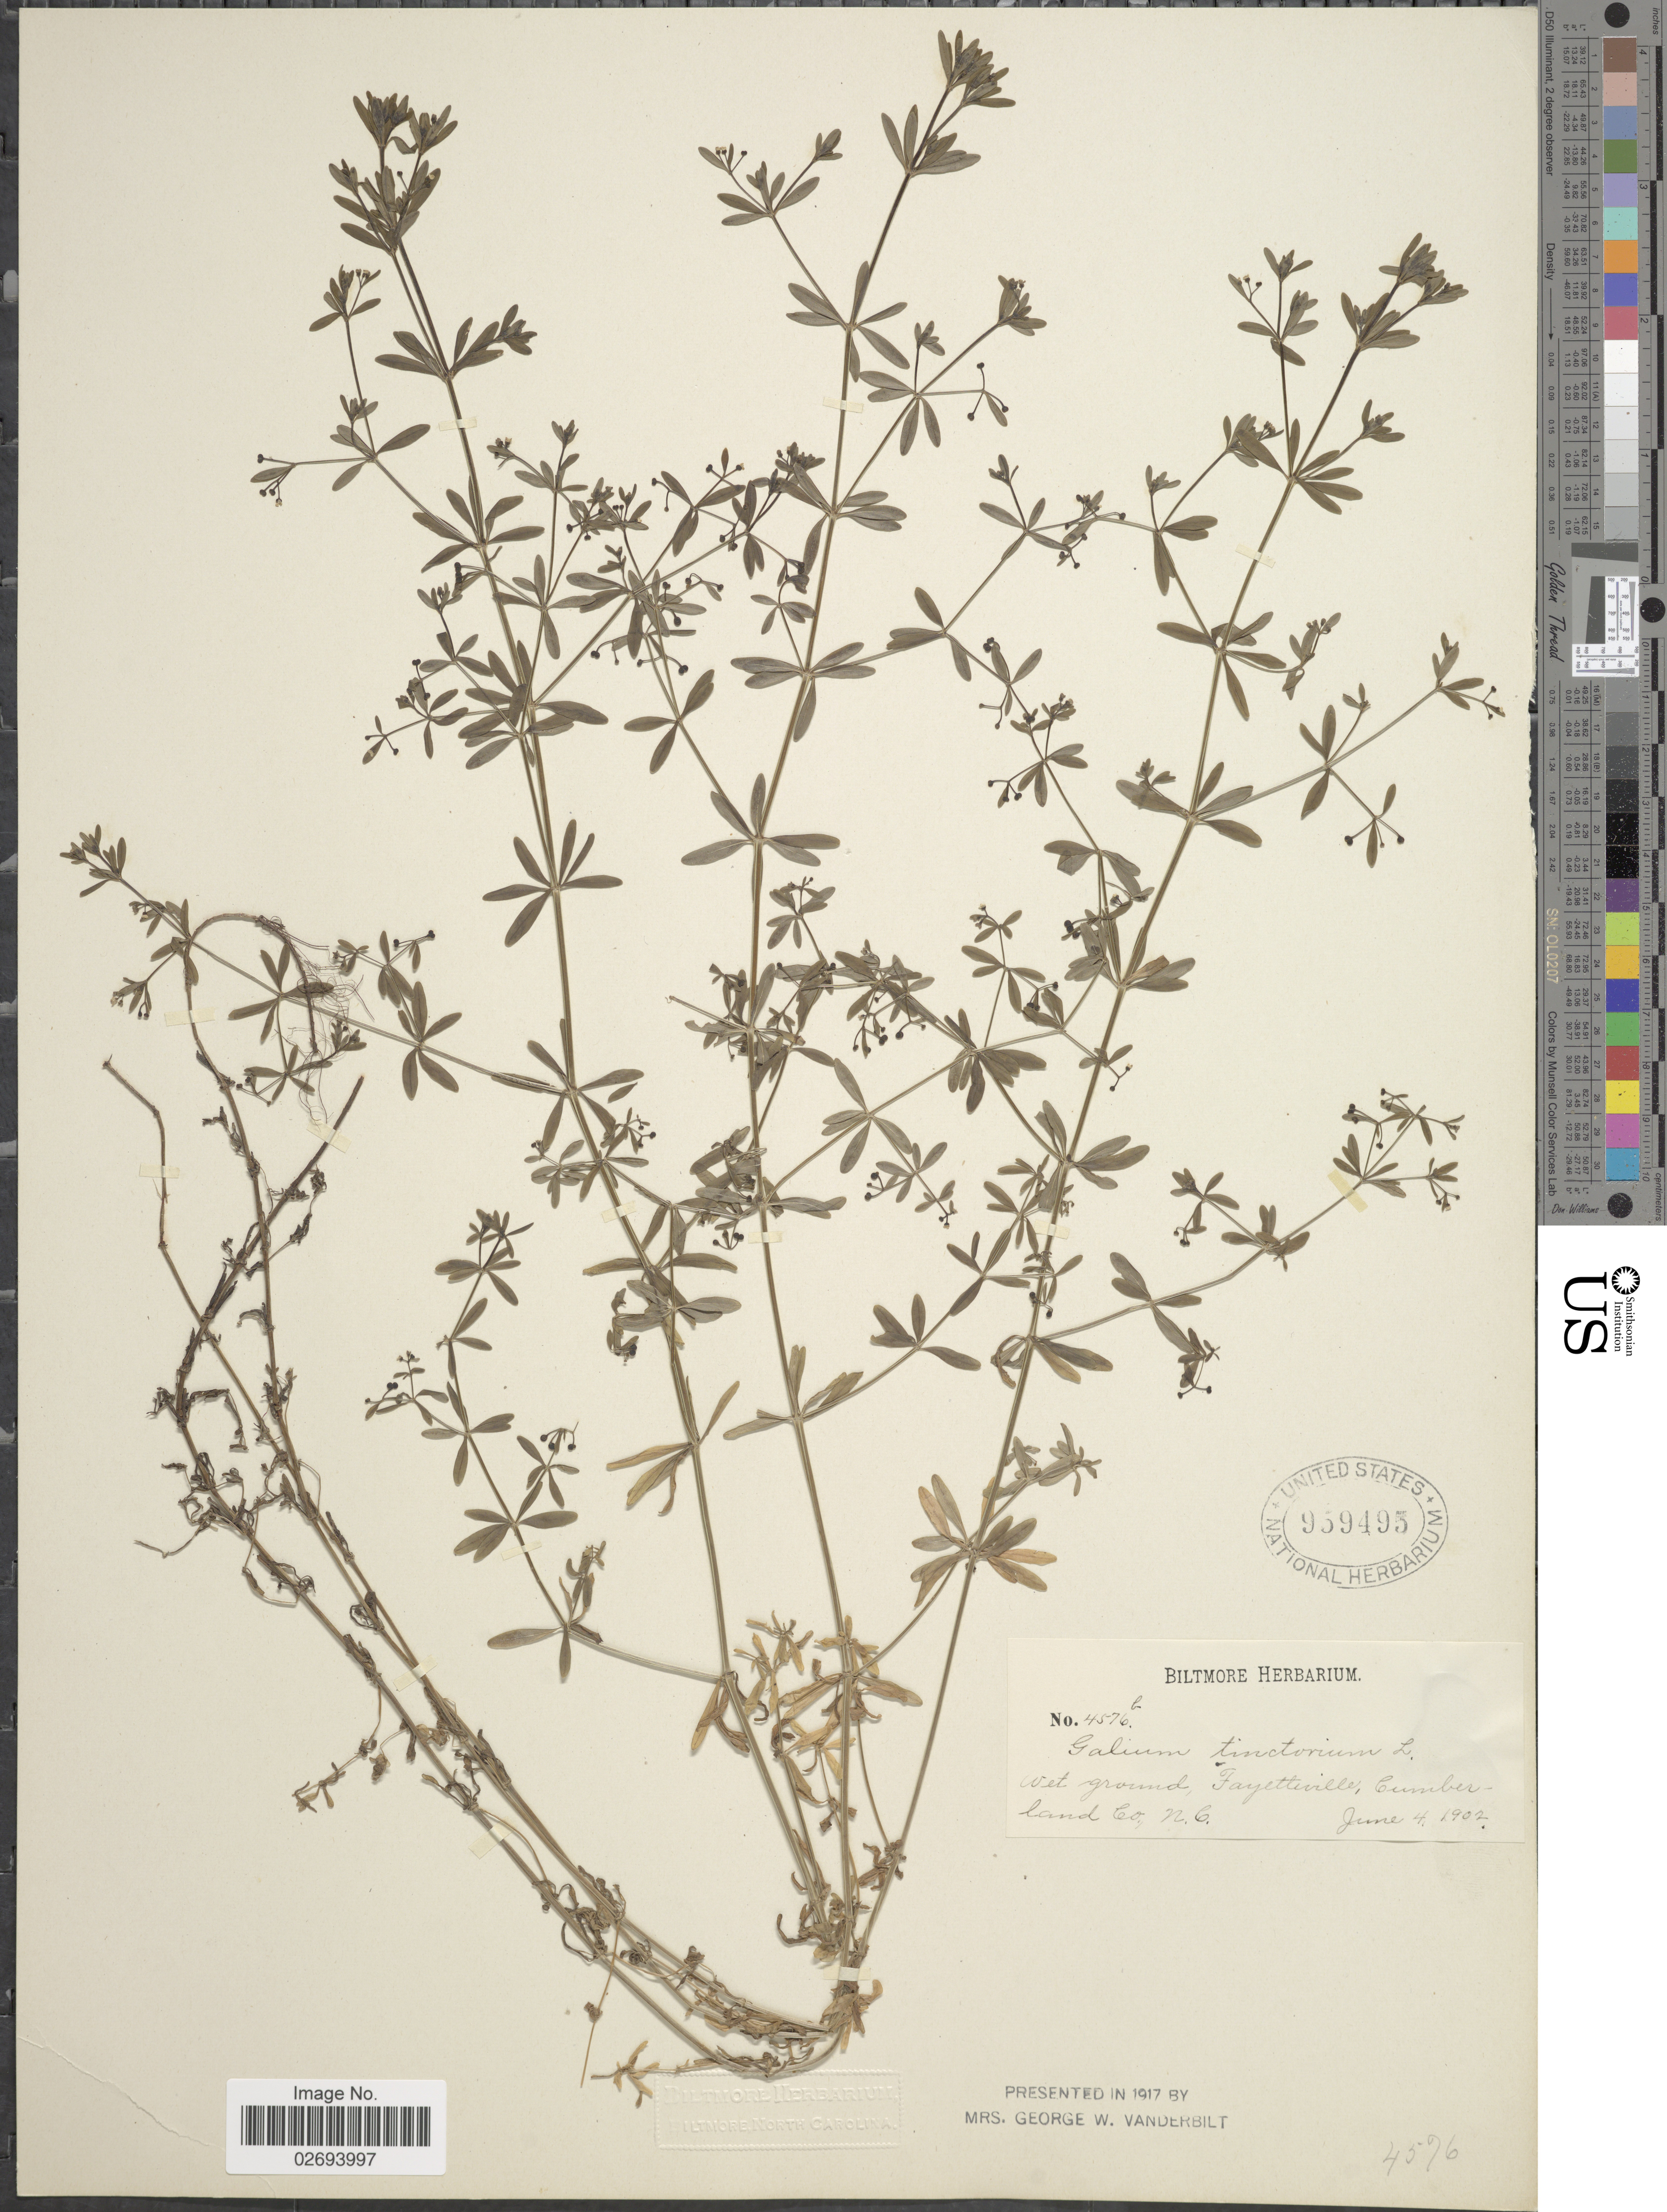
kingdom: Plantae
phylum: Tracheophyta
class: Magnoliopsida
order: Gentianales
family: Rubiaceae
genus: Galium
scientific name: Galium tinctorium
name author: (L.) Scop.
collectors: ex herb. Biltmore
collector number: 4576b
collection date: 1902-06-04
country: United States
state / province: North Carolina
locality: Wet ground, Fayetteville, Cumberland Co.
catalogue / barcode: US 959495